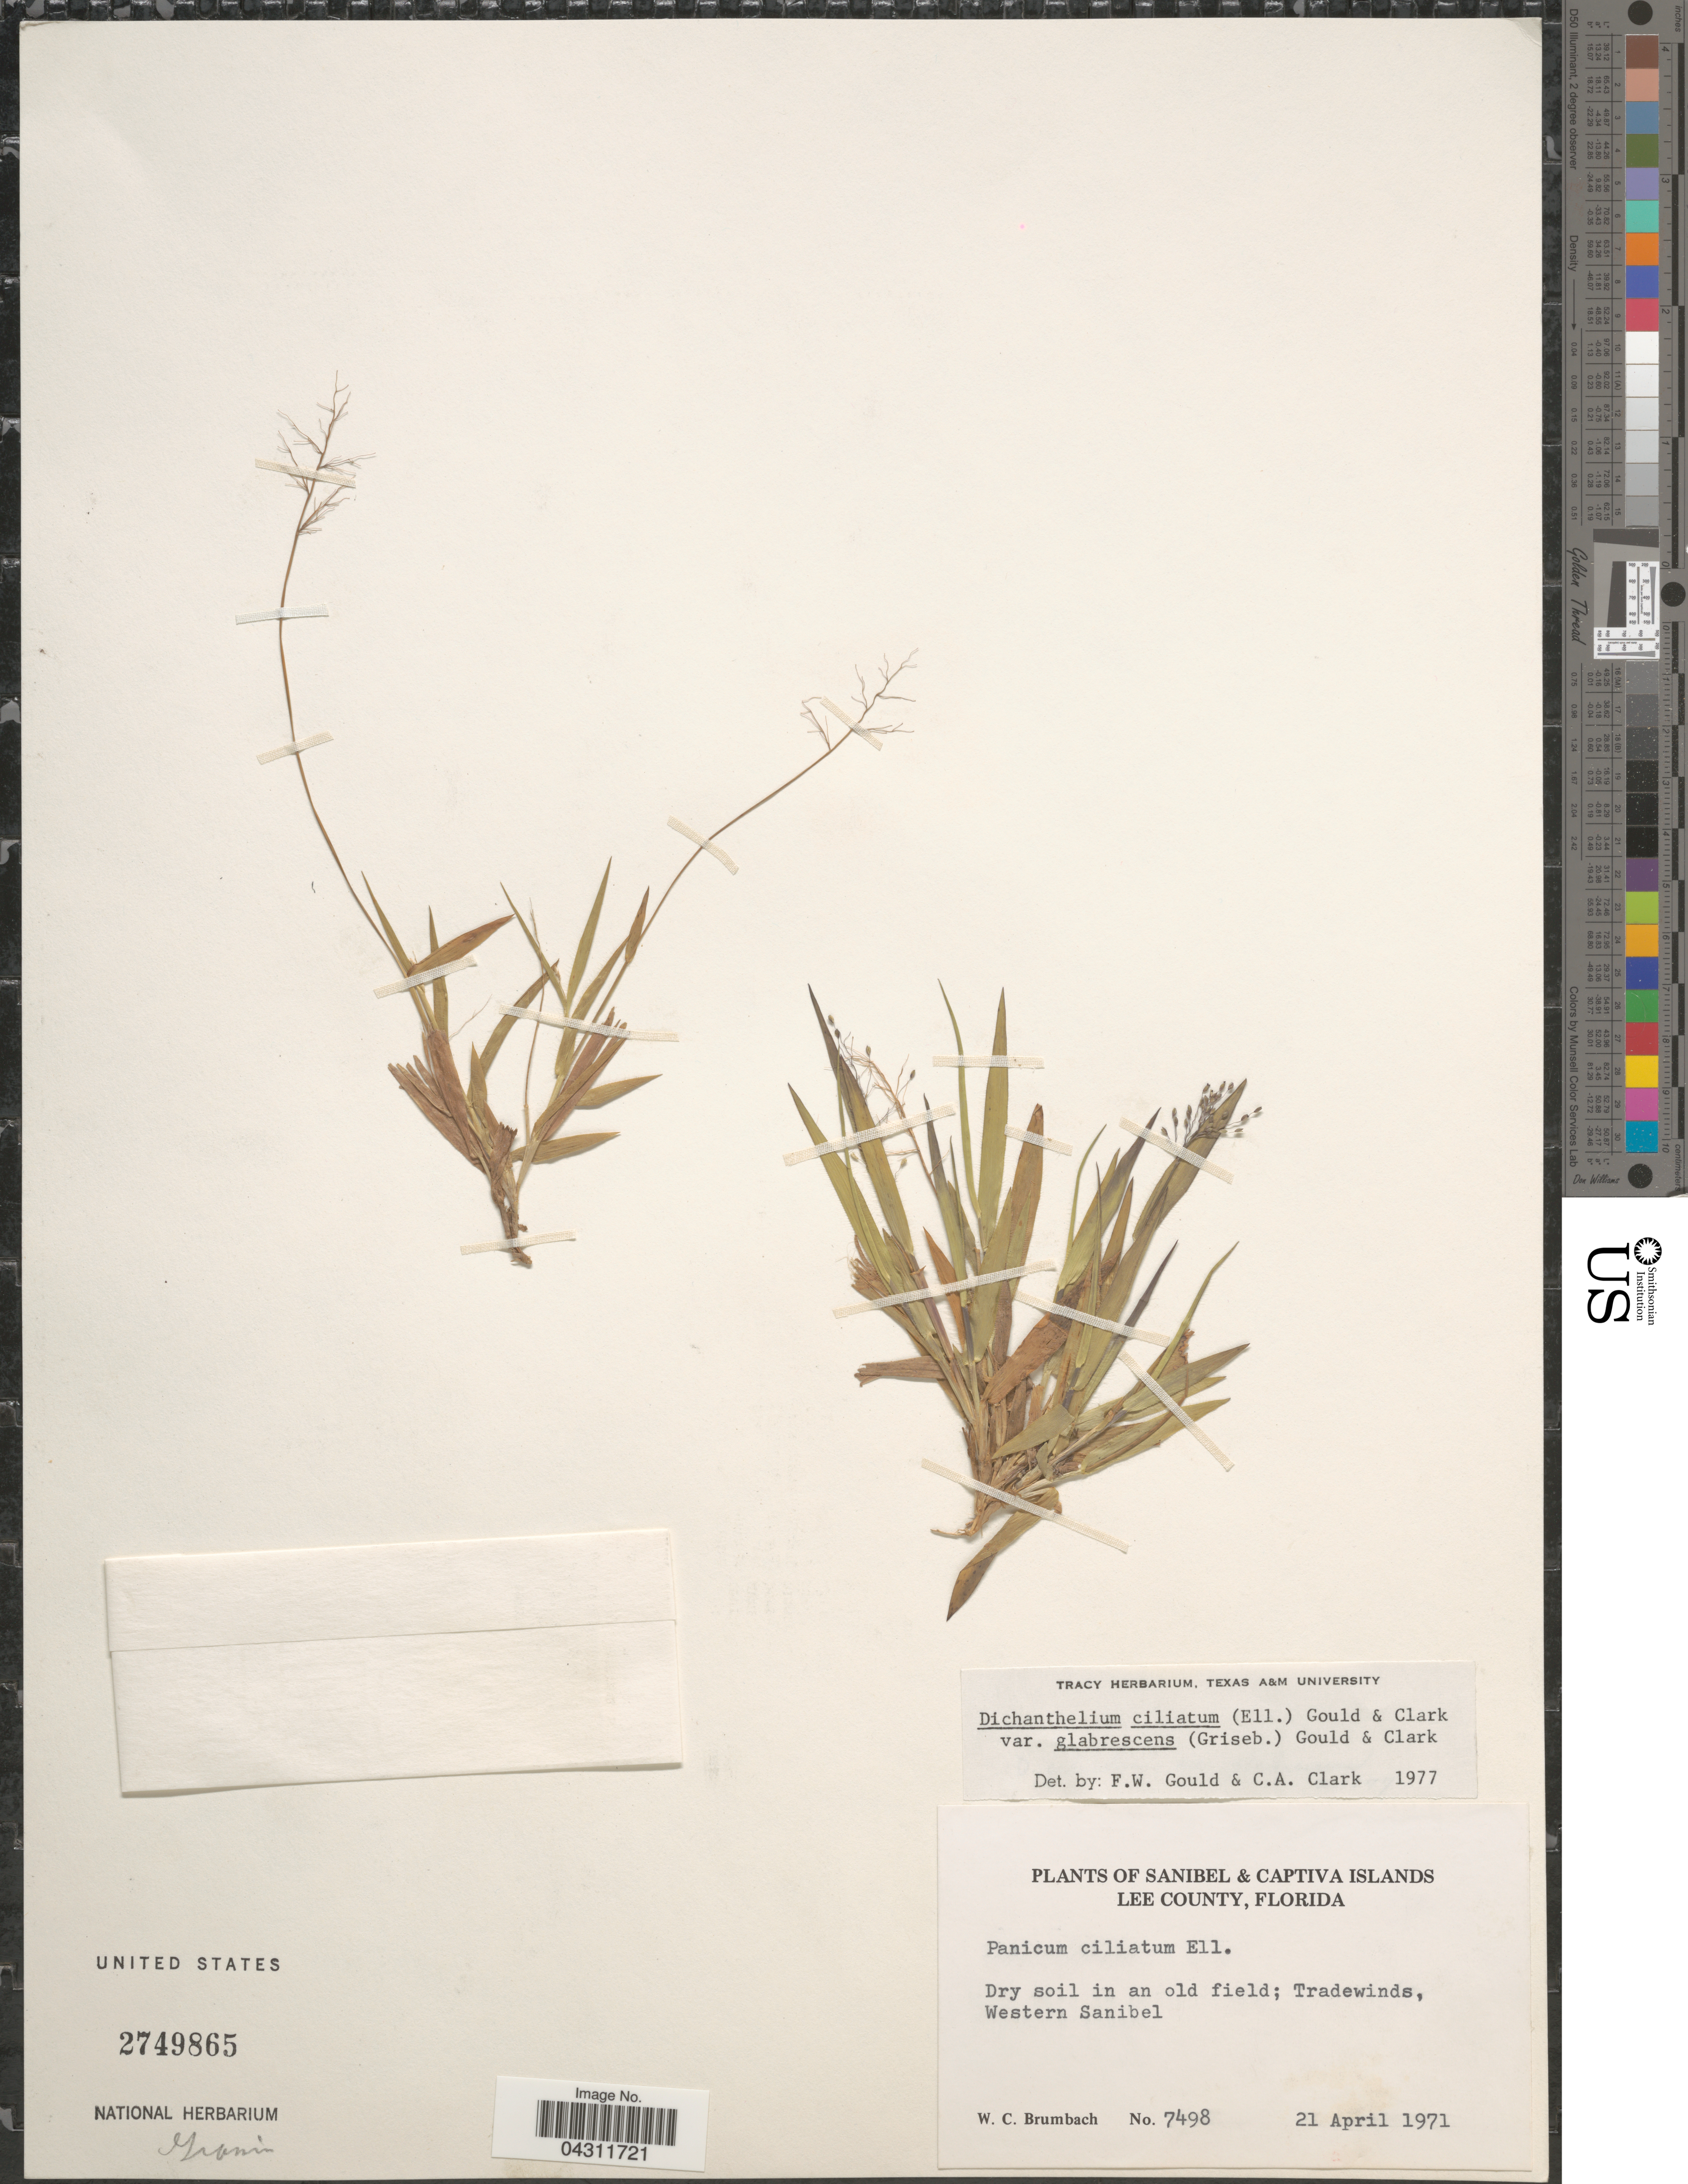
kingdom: Plantae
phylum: Tracheophyta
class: Liliopsida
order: Poales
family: Poaceae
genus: Dichanthelium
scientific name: Dichanthelium strigosum var. glabrescens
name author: (Griseb.) Freckmann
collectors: W. C. Brumbach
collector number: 7498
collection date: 1971-04-21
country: United States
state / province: Florida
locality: Sanibel & Captiva Islands. Lee County. Tradewinds, Western Sanibel.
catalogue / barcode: US 2749865